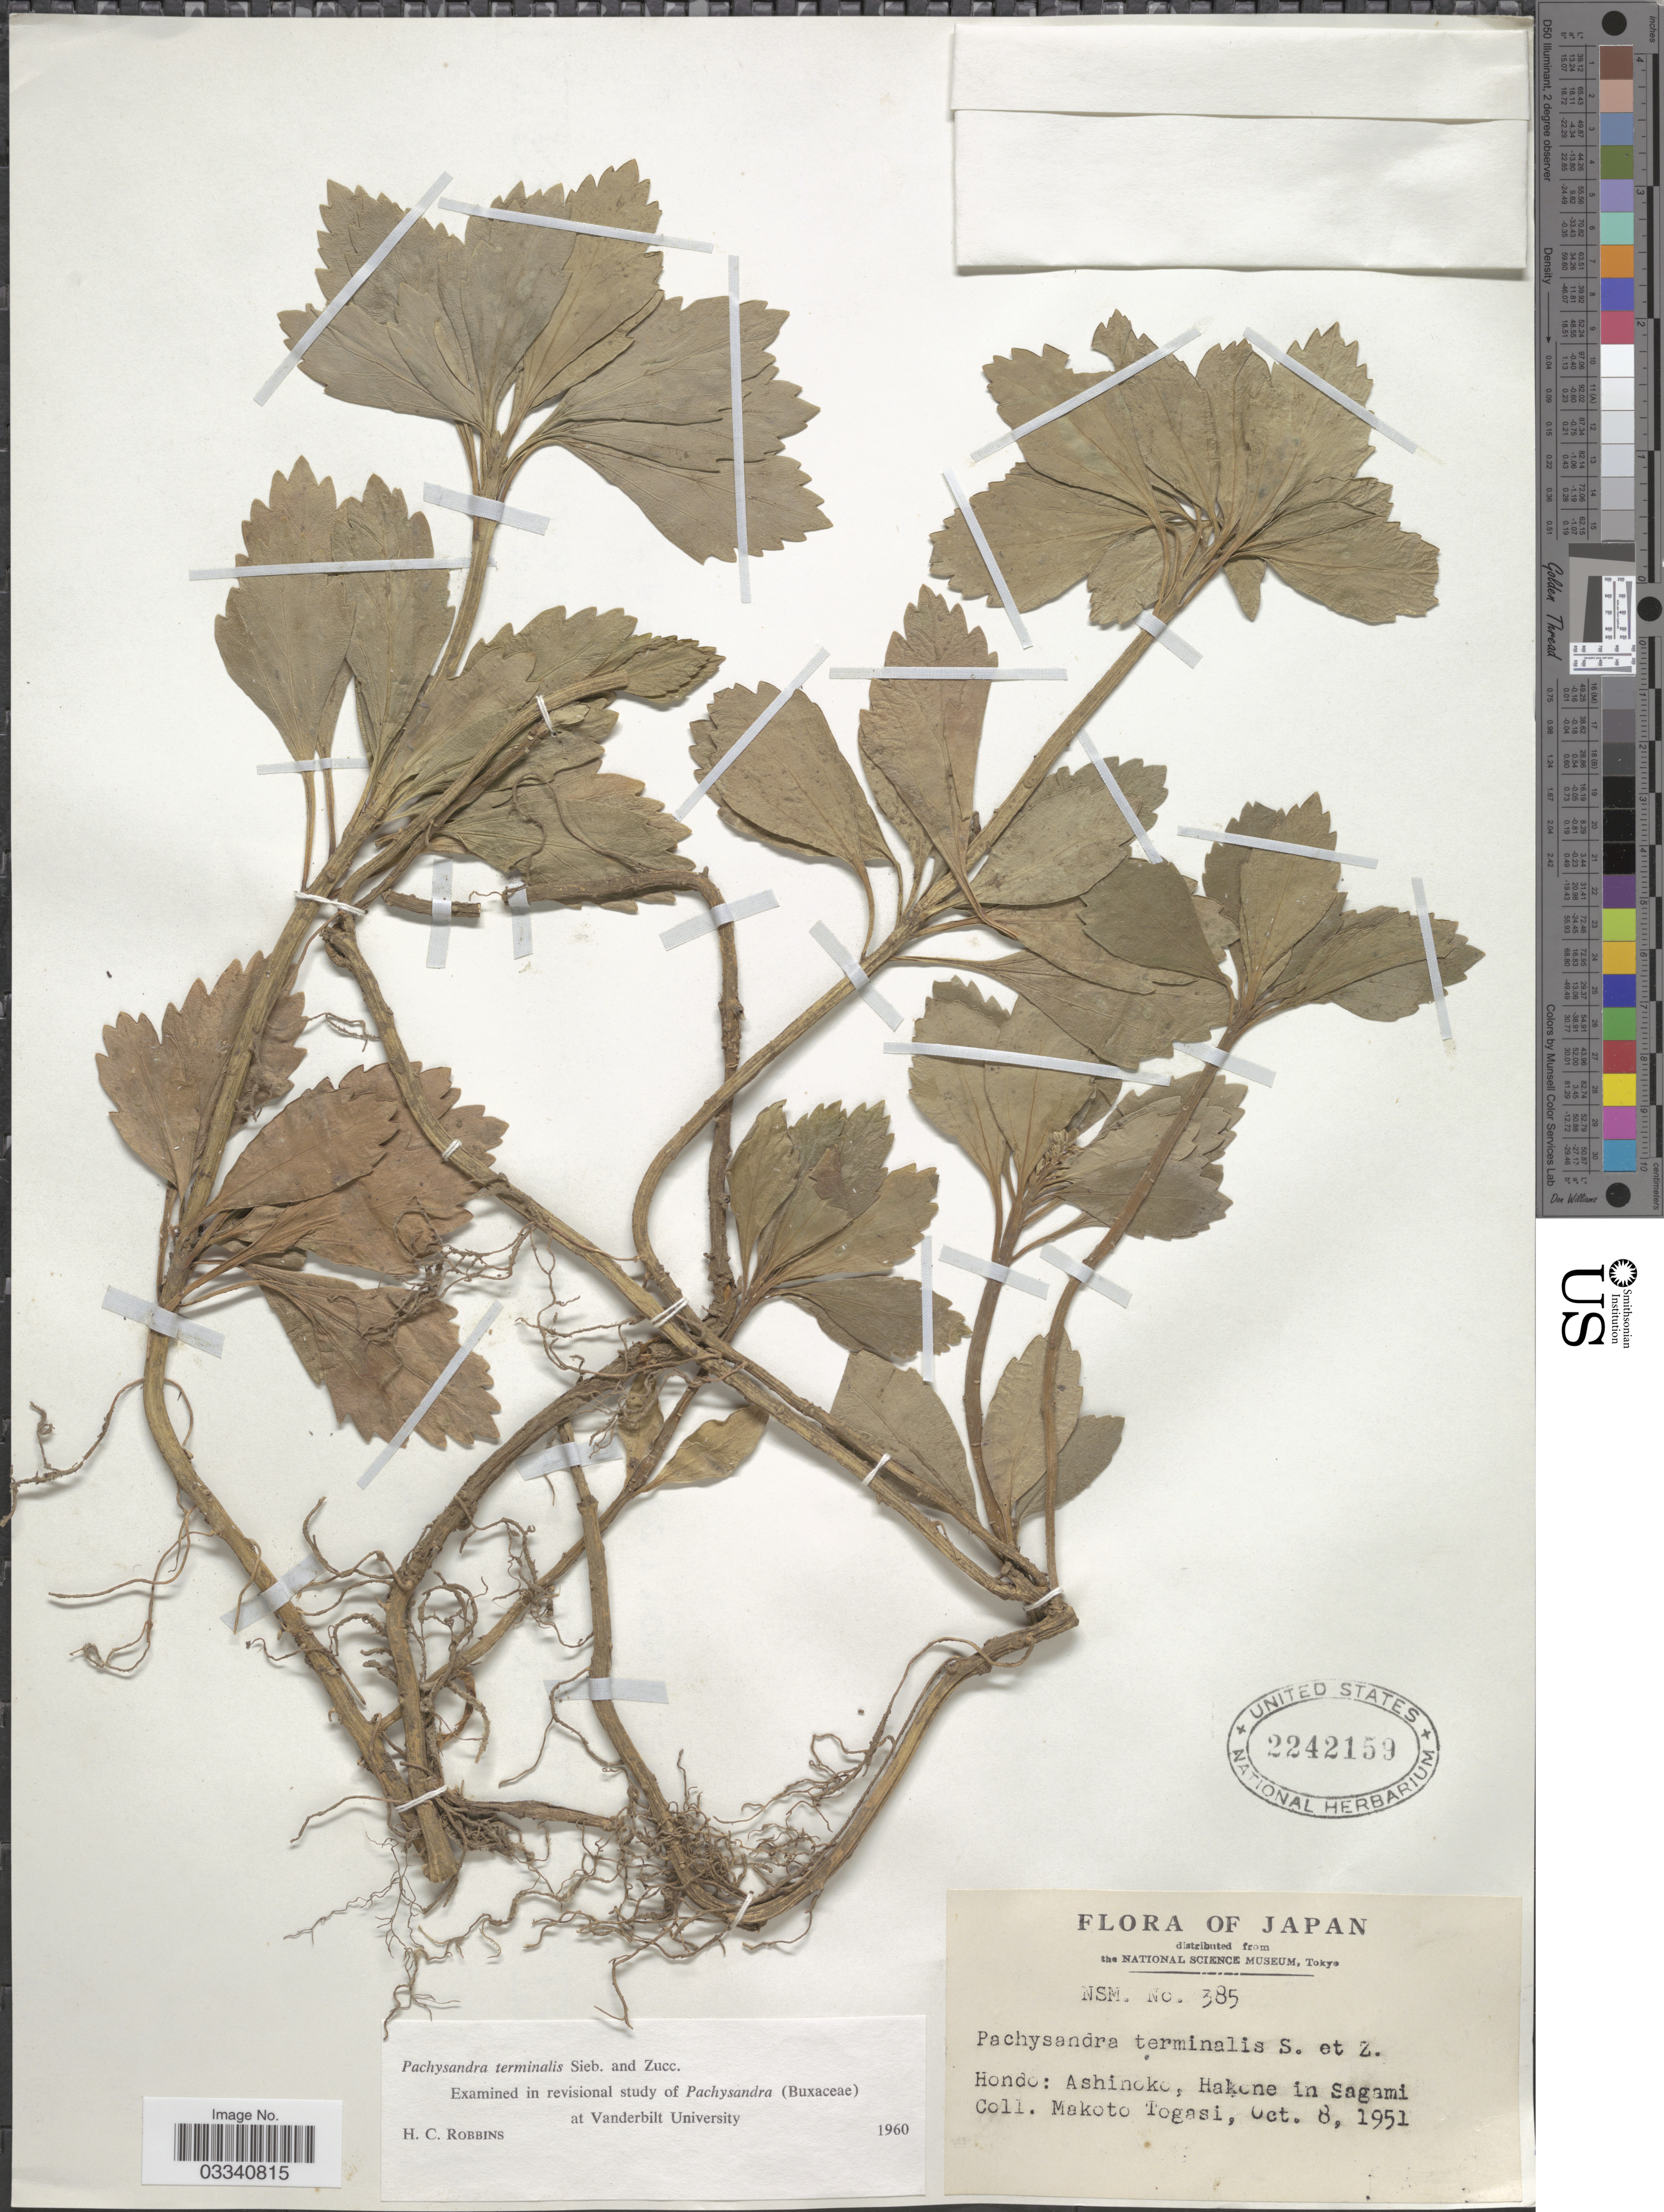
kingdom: Plantae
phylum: Tracheophyta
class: Magnoliopsida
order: Buxales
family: Buxaceae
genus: Pachysandra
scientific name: Pachysandra terminalis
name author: Siebert & Zucc.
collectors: M. Togasi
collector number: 385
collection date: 1951-10-08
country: Japan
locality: Hondo: Ashinoko, Hakone in Sagami.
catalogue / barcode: US 2242159